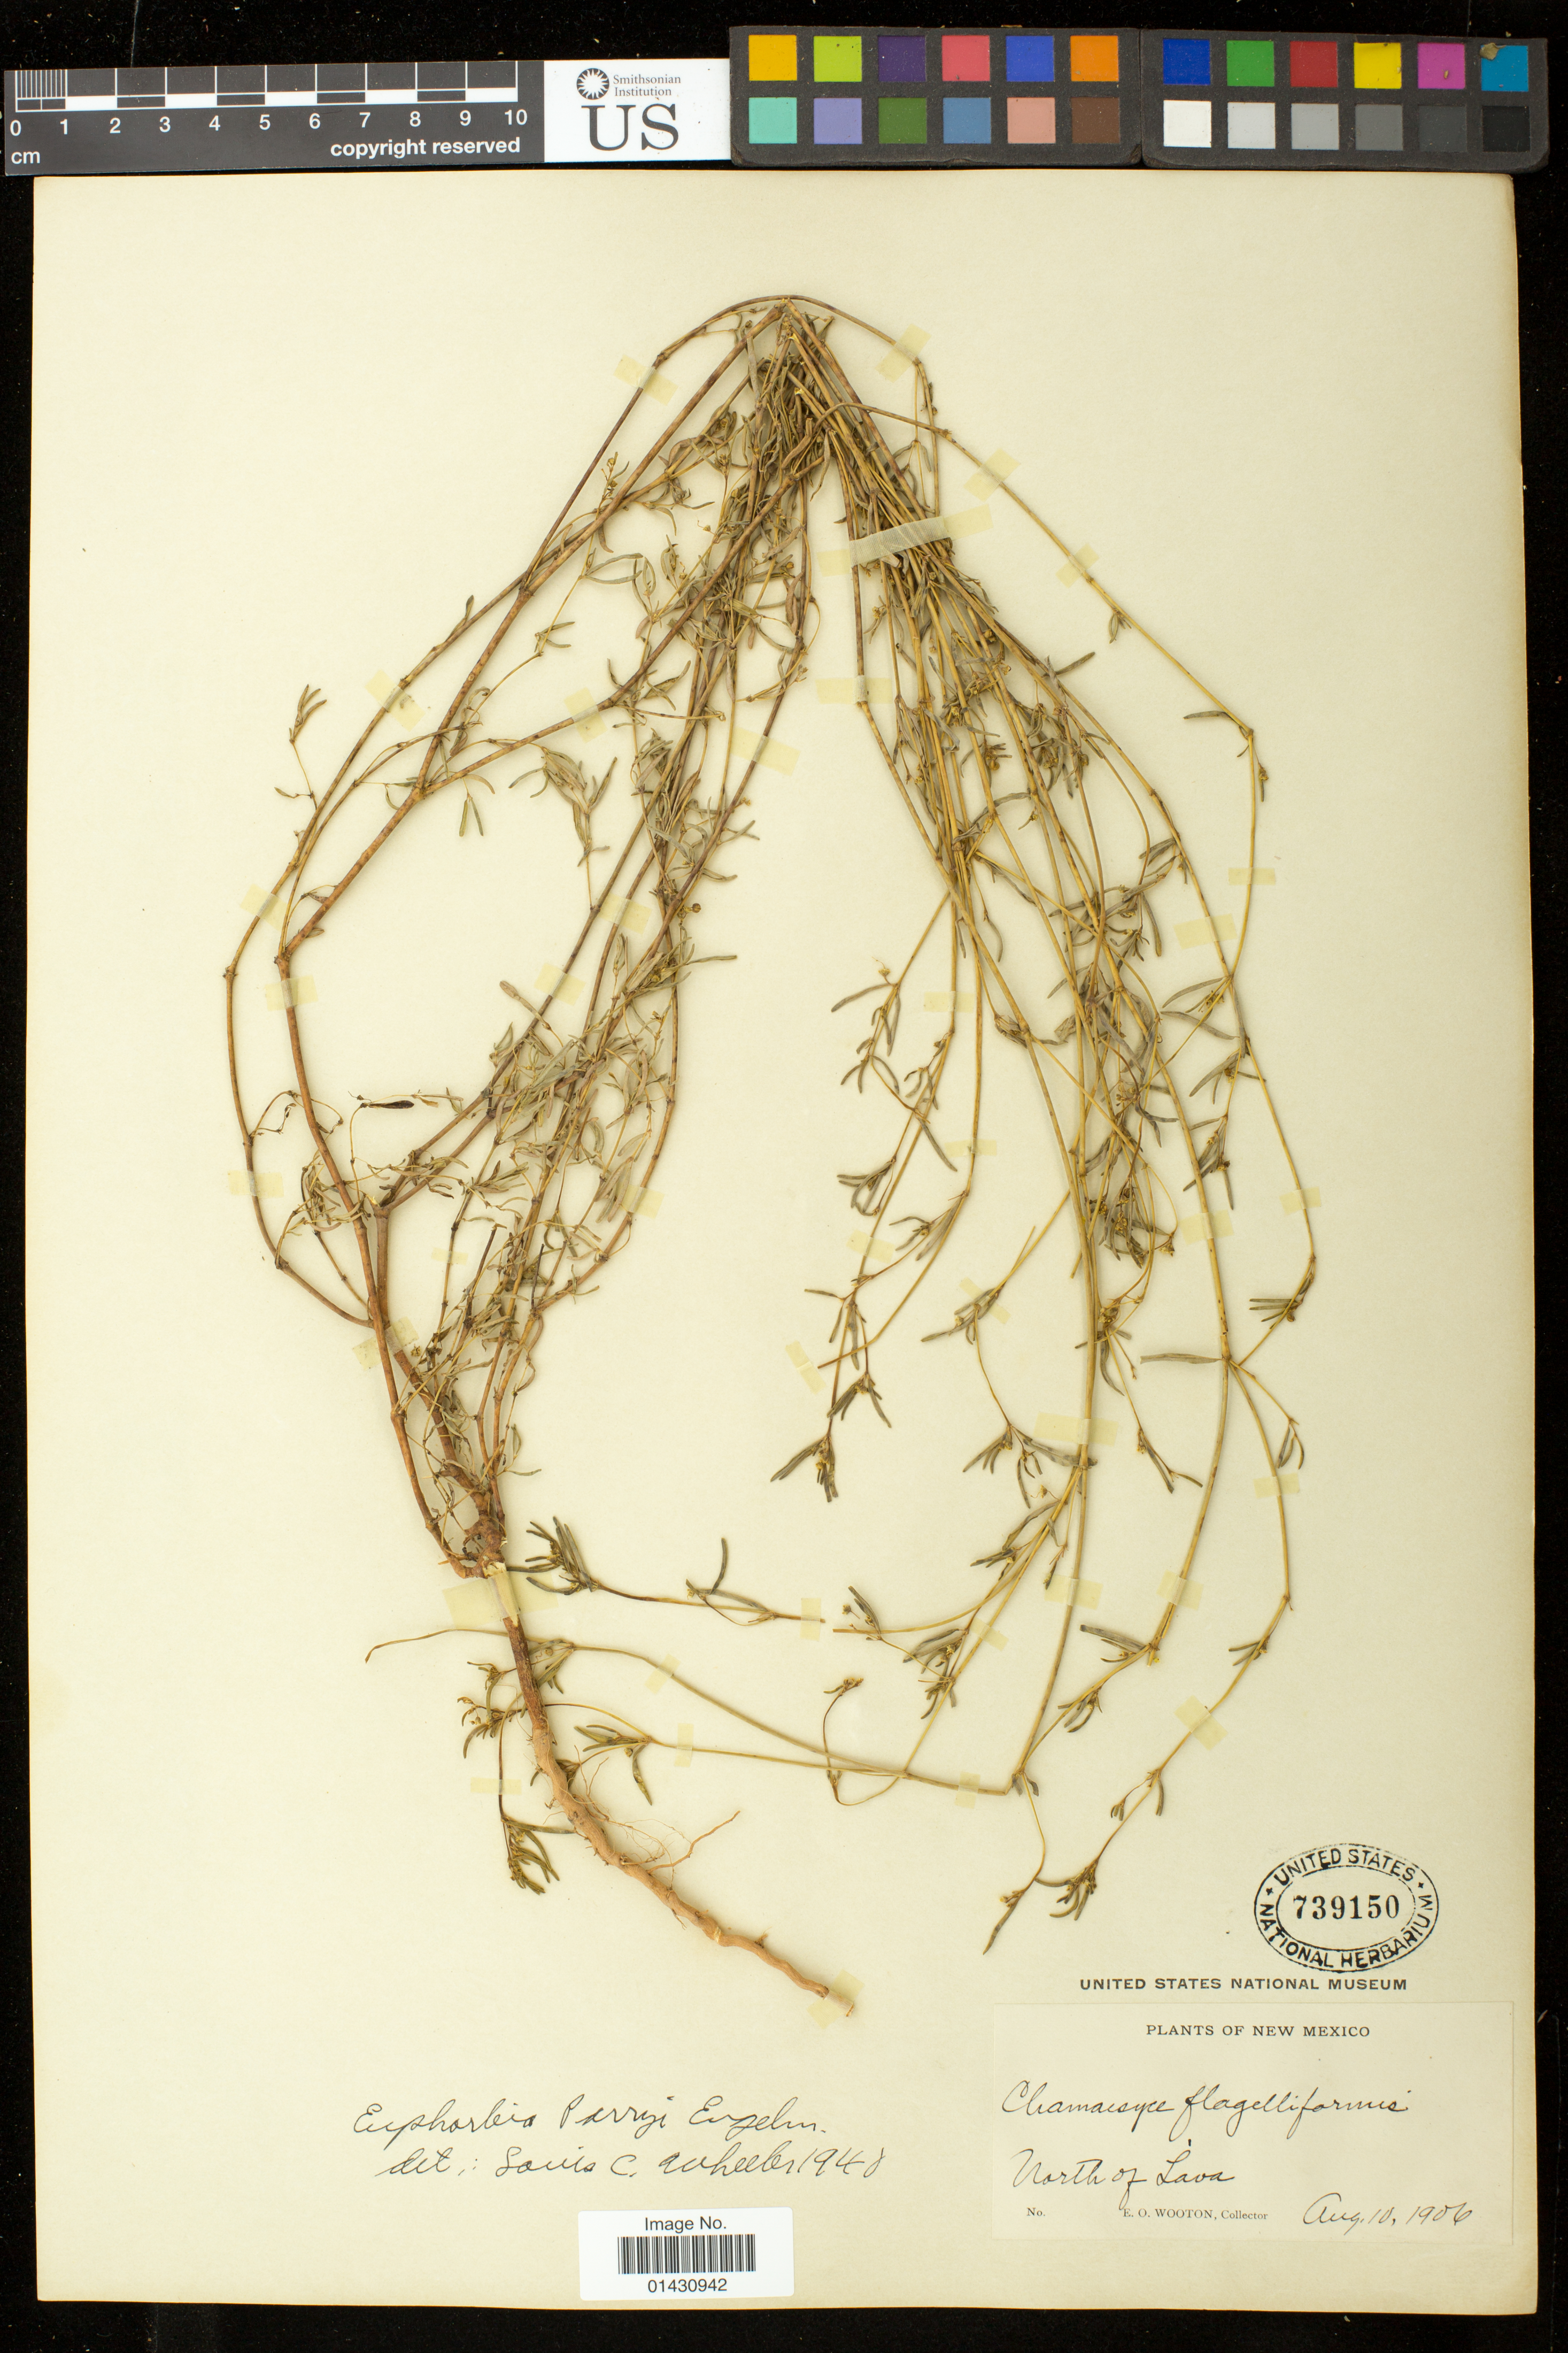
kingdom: Plantae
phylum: Tracheophyta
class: Magnoliopsida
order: Malpighiales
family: Euphorbiaceae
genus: Euphorbia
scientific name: Euphorbia parryi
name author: Engelm.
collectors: E. O. Wooton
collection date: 1906-08-10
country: United States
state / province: New Mexico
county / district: Socorro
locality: North of Lava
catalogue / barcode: US 739150